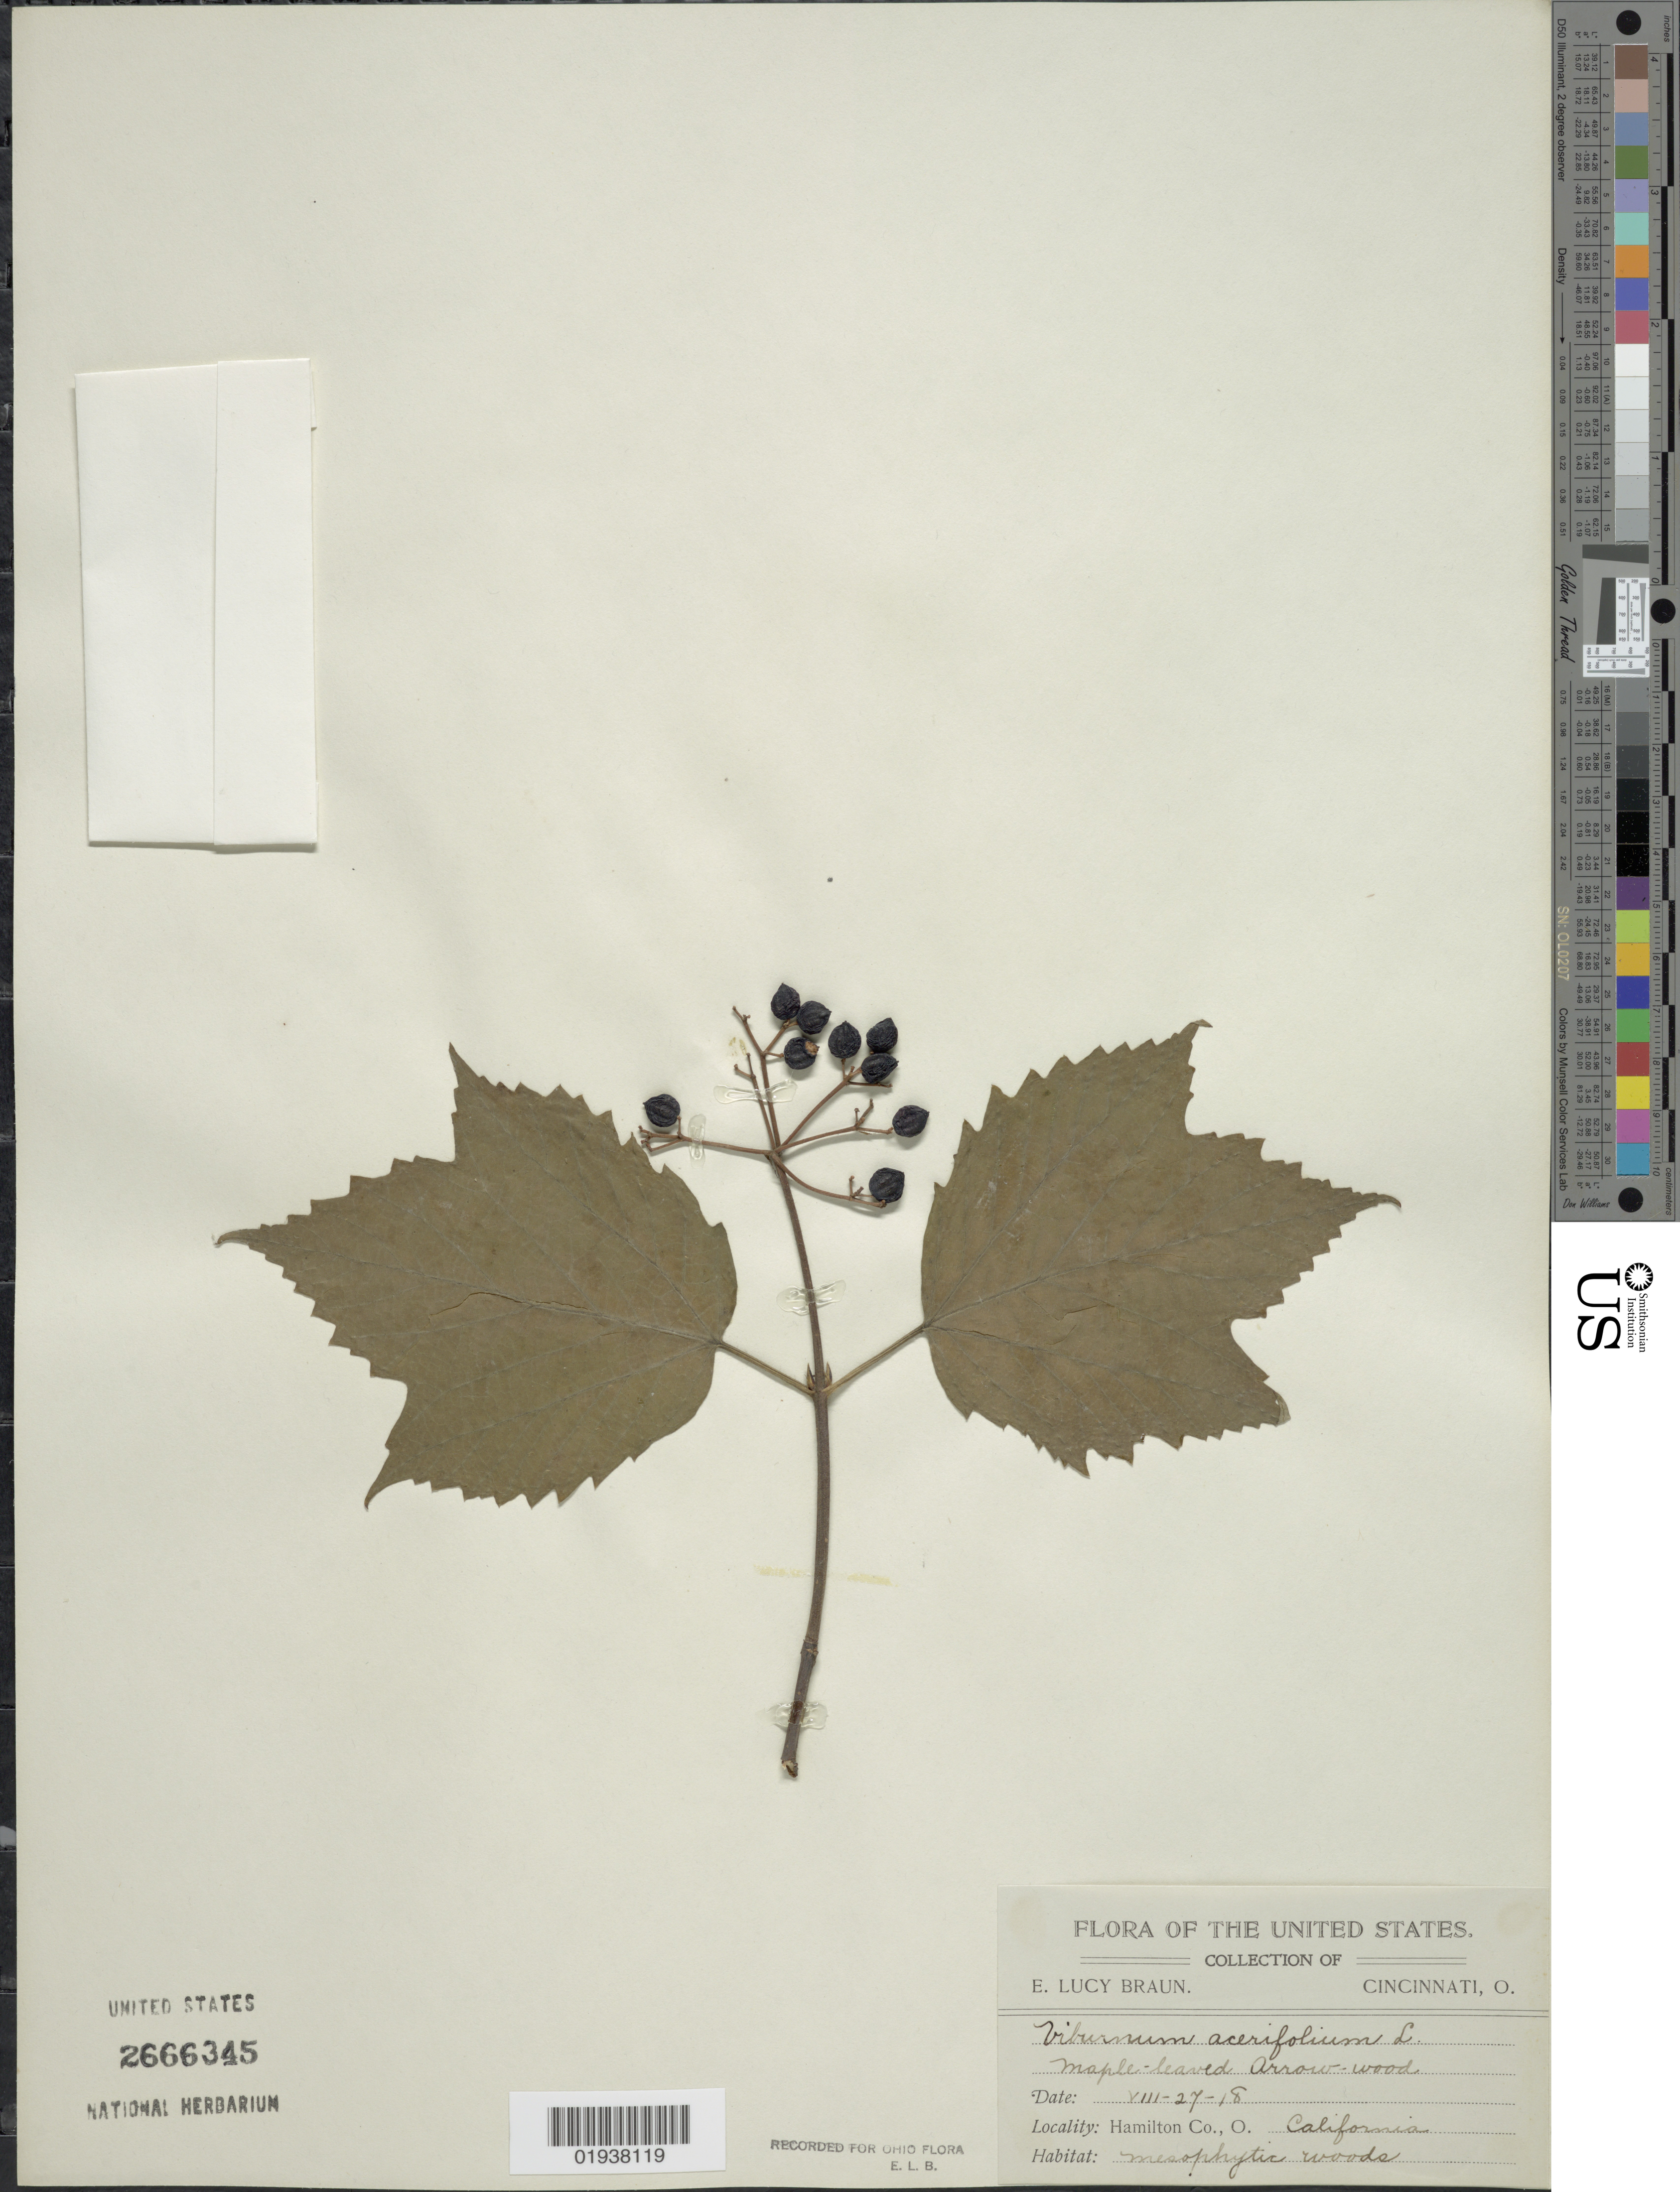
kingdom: Plantae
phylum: Tracheophyta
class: Magnoliopsida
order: Dipsacales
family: Viburnaceae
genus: Viburnum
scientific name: Viburnum acerifolium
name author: L.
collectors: E. L. Braun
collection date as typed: Transcribed d/m/y: 27/8/18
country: United States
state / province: Ohio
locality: Hamilton Co. O. California.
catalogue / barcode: US 2666345